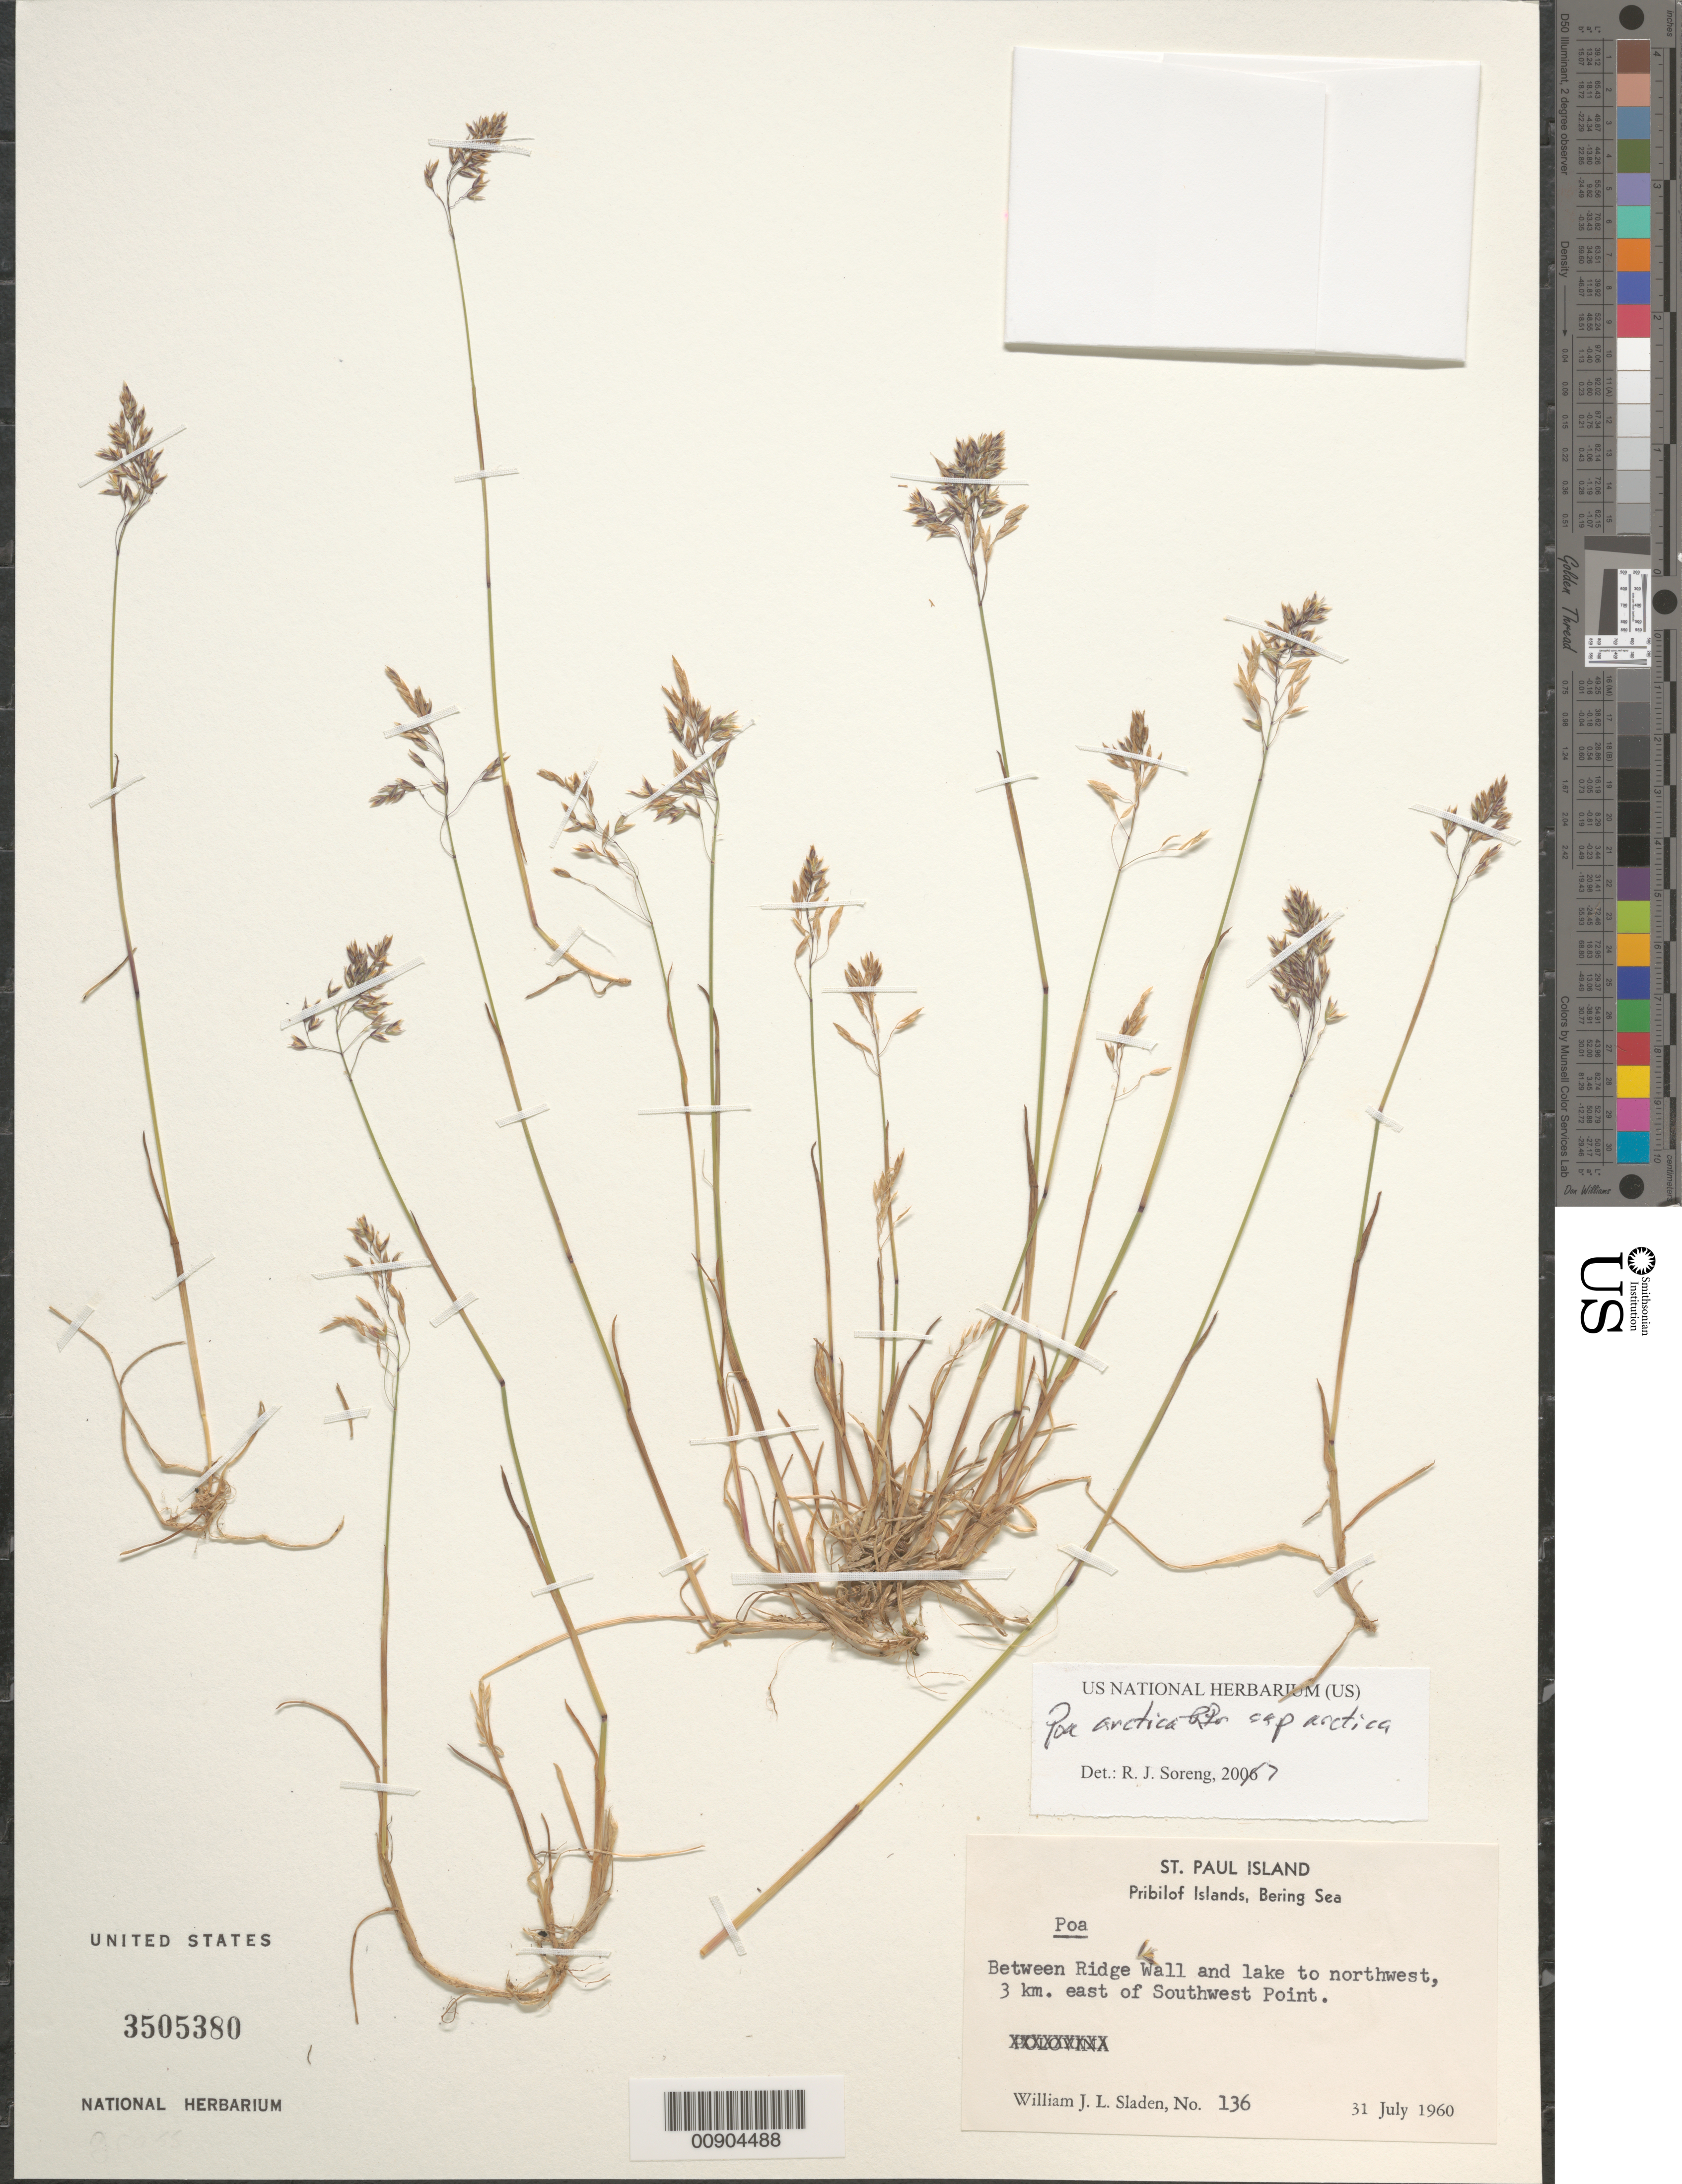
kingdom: Plantae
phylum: Tracheophyta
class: Liliopsida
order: Poales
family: Poaceae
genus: Poa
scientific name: Poa arctica subsp. arctica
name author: R. Br.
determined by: Soreng, Robert J., Research Associate (BOT), Smithsonian Institution - National Museum of Natural History (UNITED STATES)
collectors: W. Sladen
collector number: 136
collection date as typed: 31 Jul 1960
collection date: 1960-07-31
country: United States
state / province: Alaska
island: St. Paul Island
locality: St. Paul Island. Between Ridge Wall and lake to northwest, 3 km. east of Southwest Point., Bering Sea, Pribilof Islands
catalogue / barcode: US 3505380